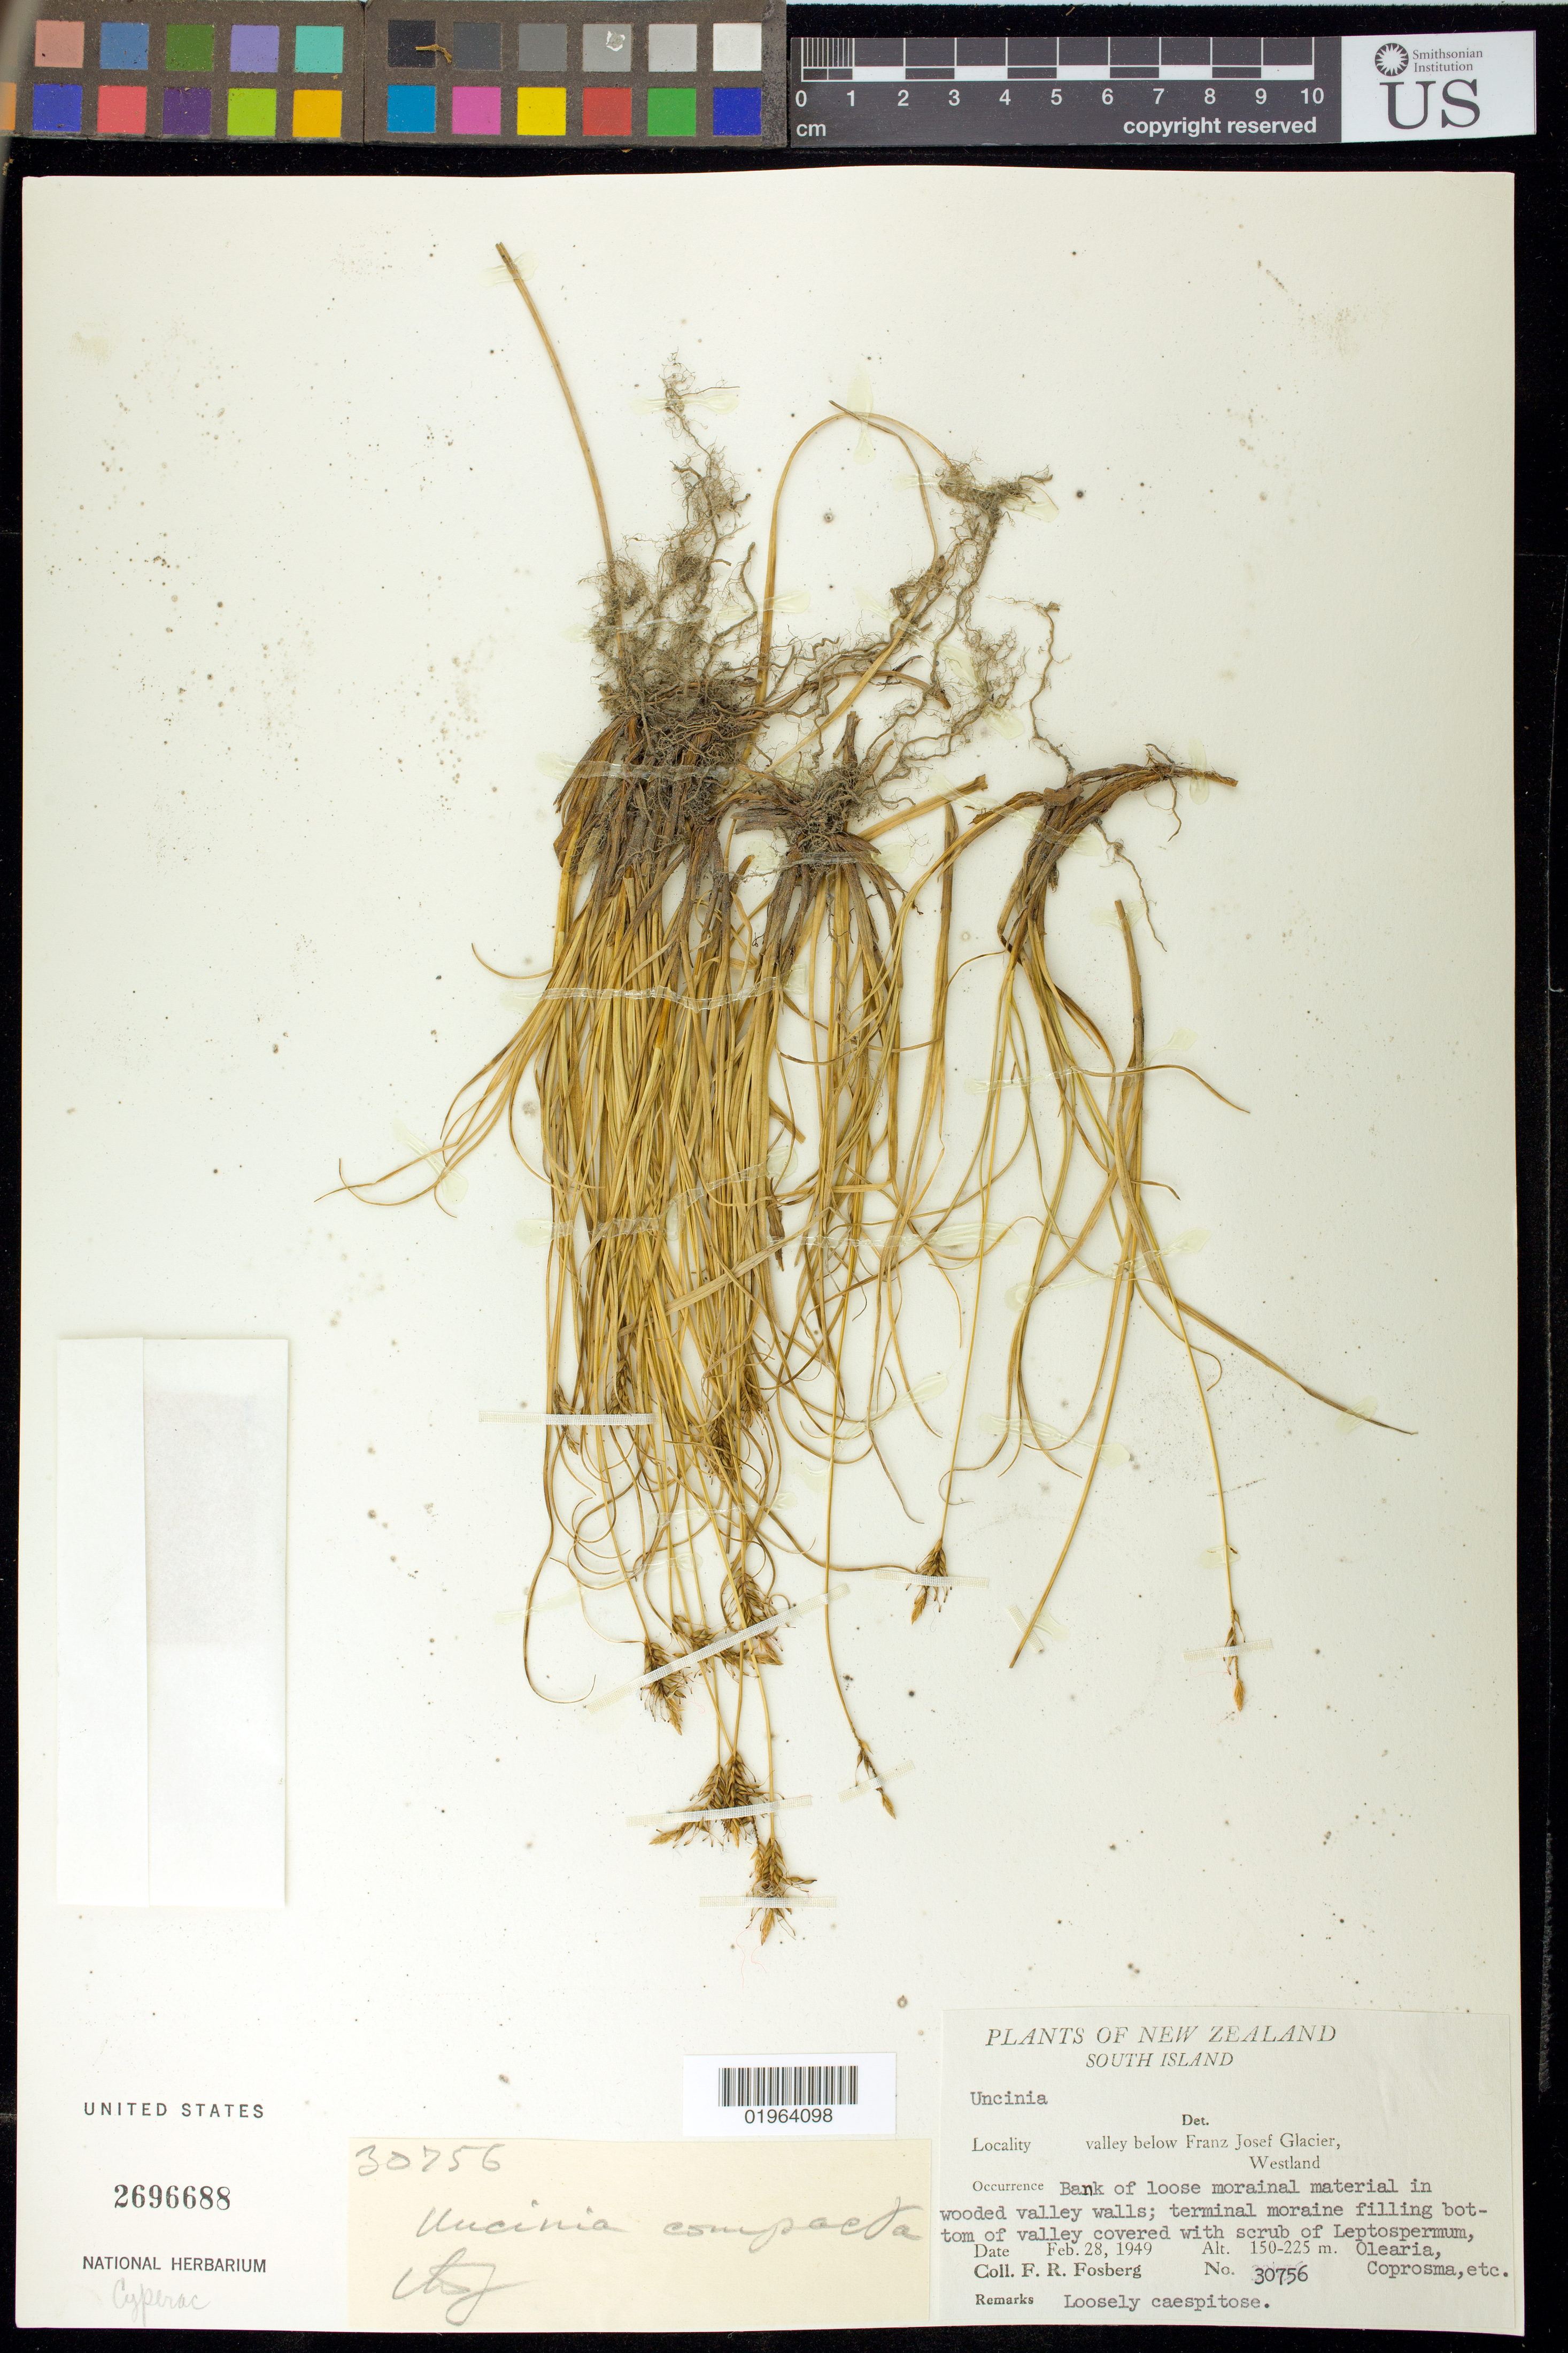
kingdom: Plantae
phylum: Tracheophyta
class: Liliopsida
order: Poales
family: Cyperaceae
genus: Carex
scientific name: Carex austrocompacta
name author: K.L. Wilson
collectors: F. R. Fosberg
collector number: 30756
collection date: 1949-02-28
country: New Zealand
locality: South island, valley below Franz Josef Glacier, Westland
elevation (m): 150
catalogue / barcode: US 2696688